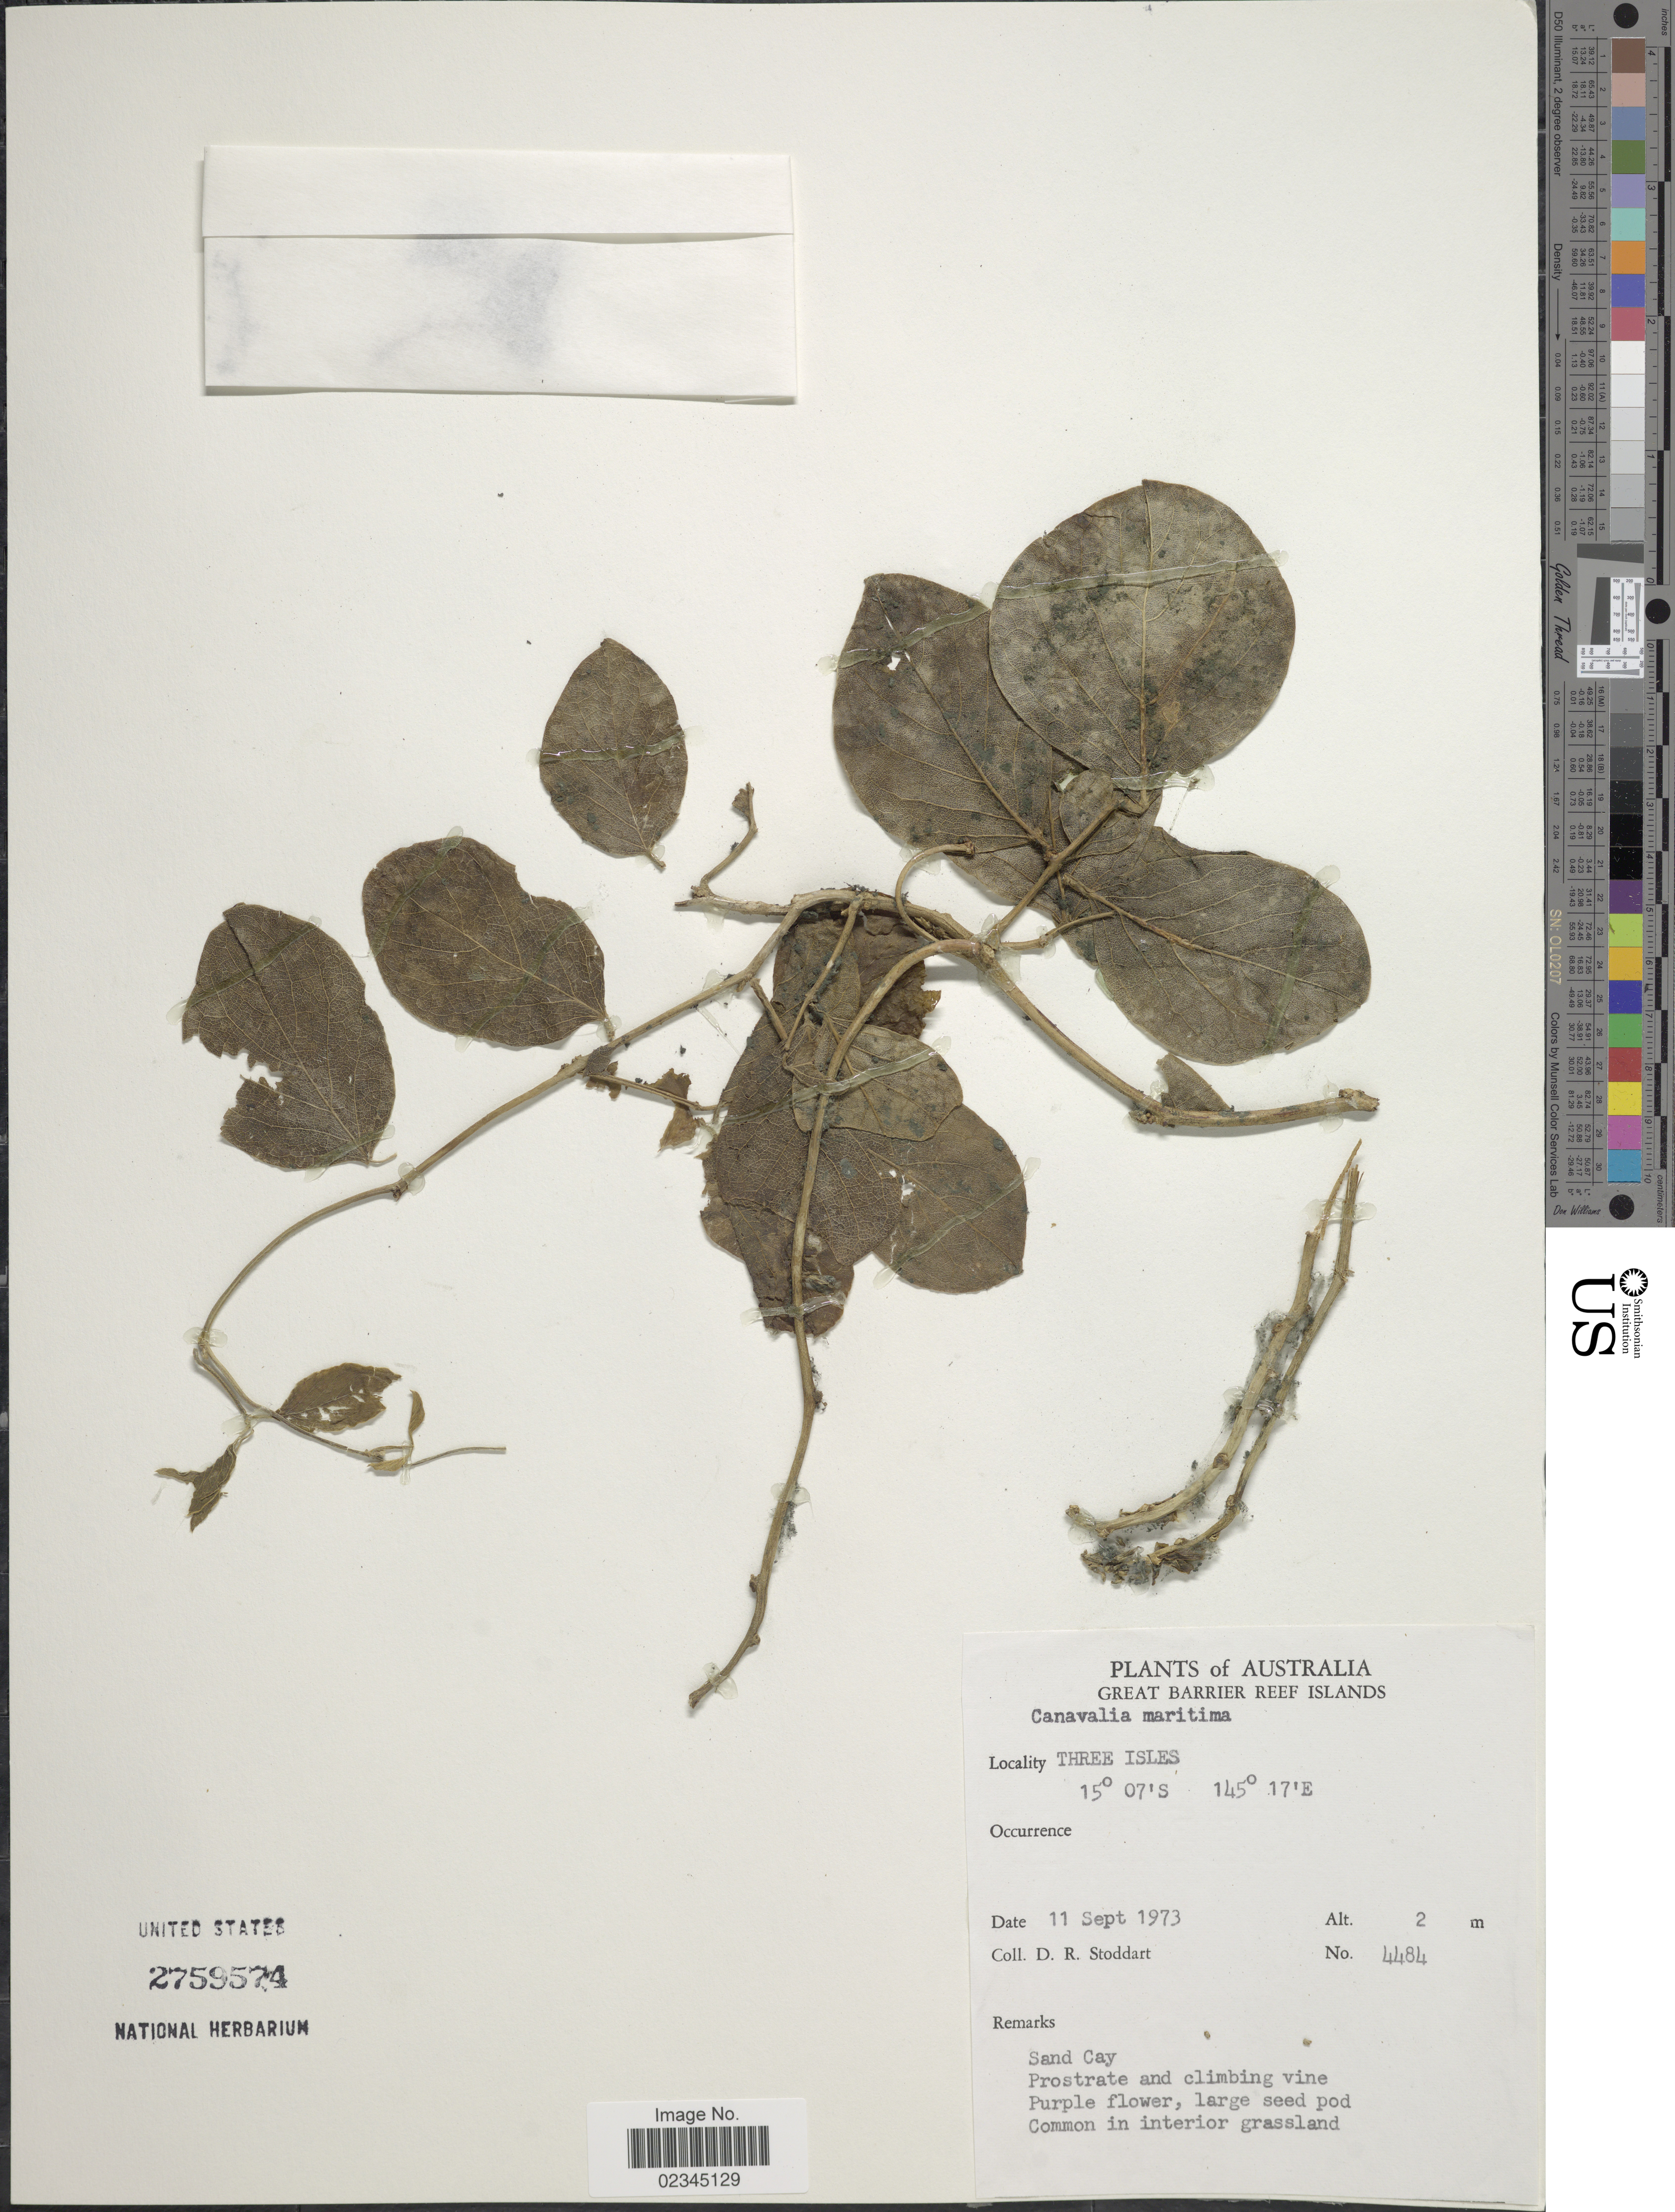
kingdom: Plantae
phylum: Tracheophyta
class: Magnoliopsida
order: Fabales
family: Fabaceae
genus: Canavalia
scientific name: Canavalia rosea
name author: (Sw.) DC.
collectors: D. R. Stoddart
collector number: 4484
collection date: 1973-09-11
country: Australia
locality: Australia. Great Barrier Reef Islands. Three Isles.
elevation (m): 2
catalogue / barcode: US 2759574